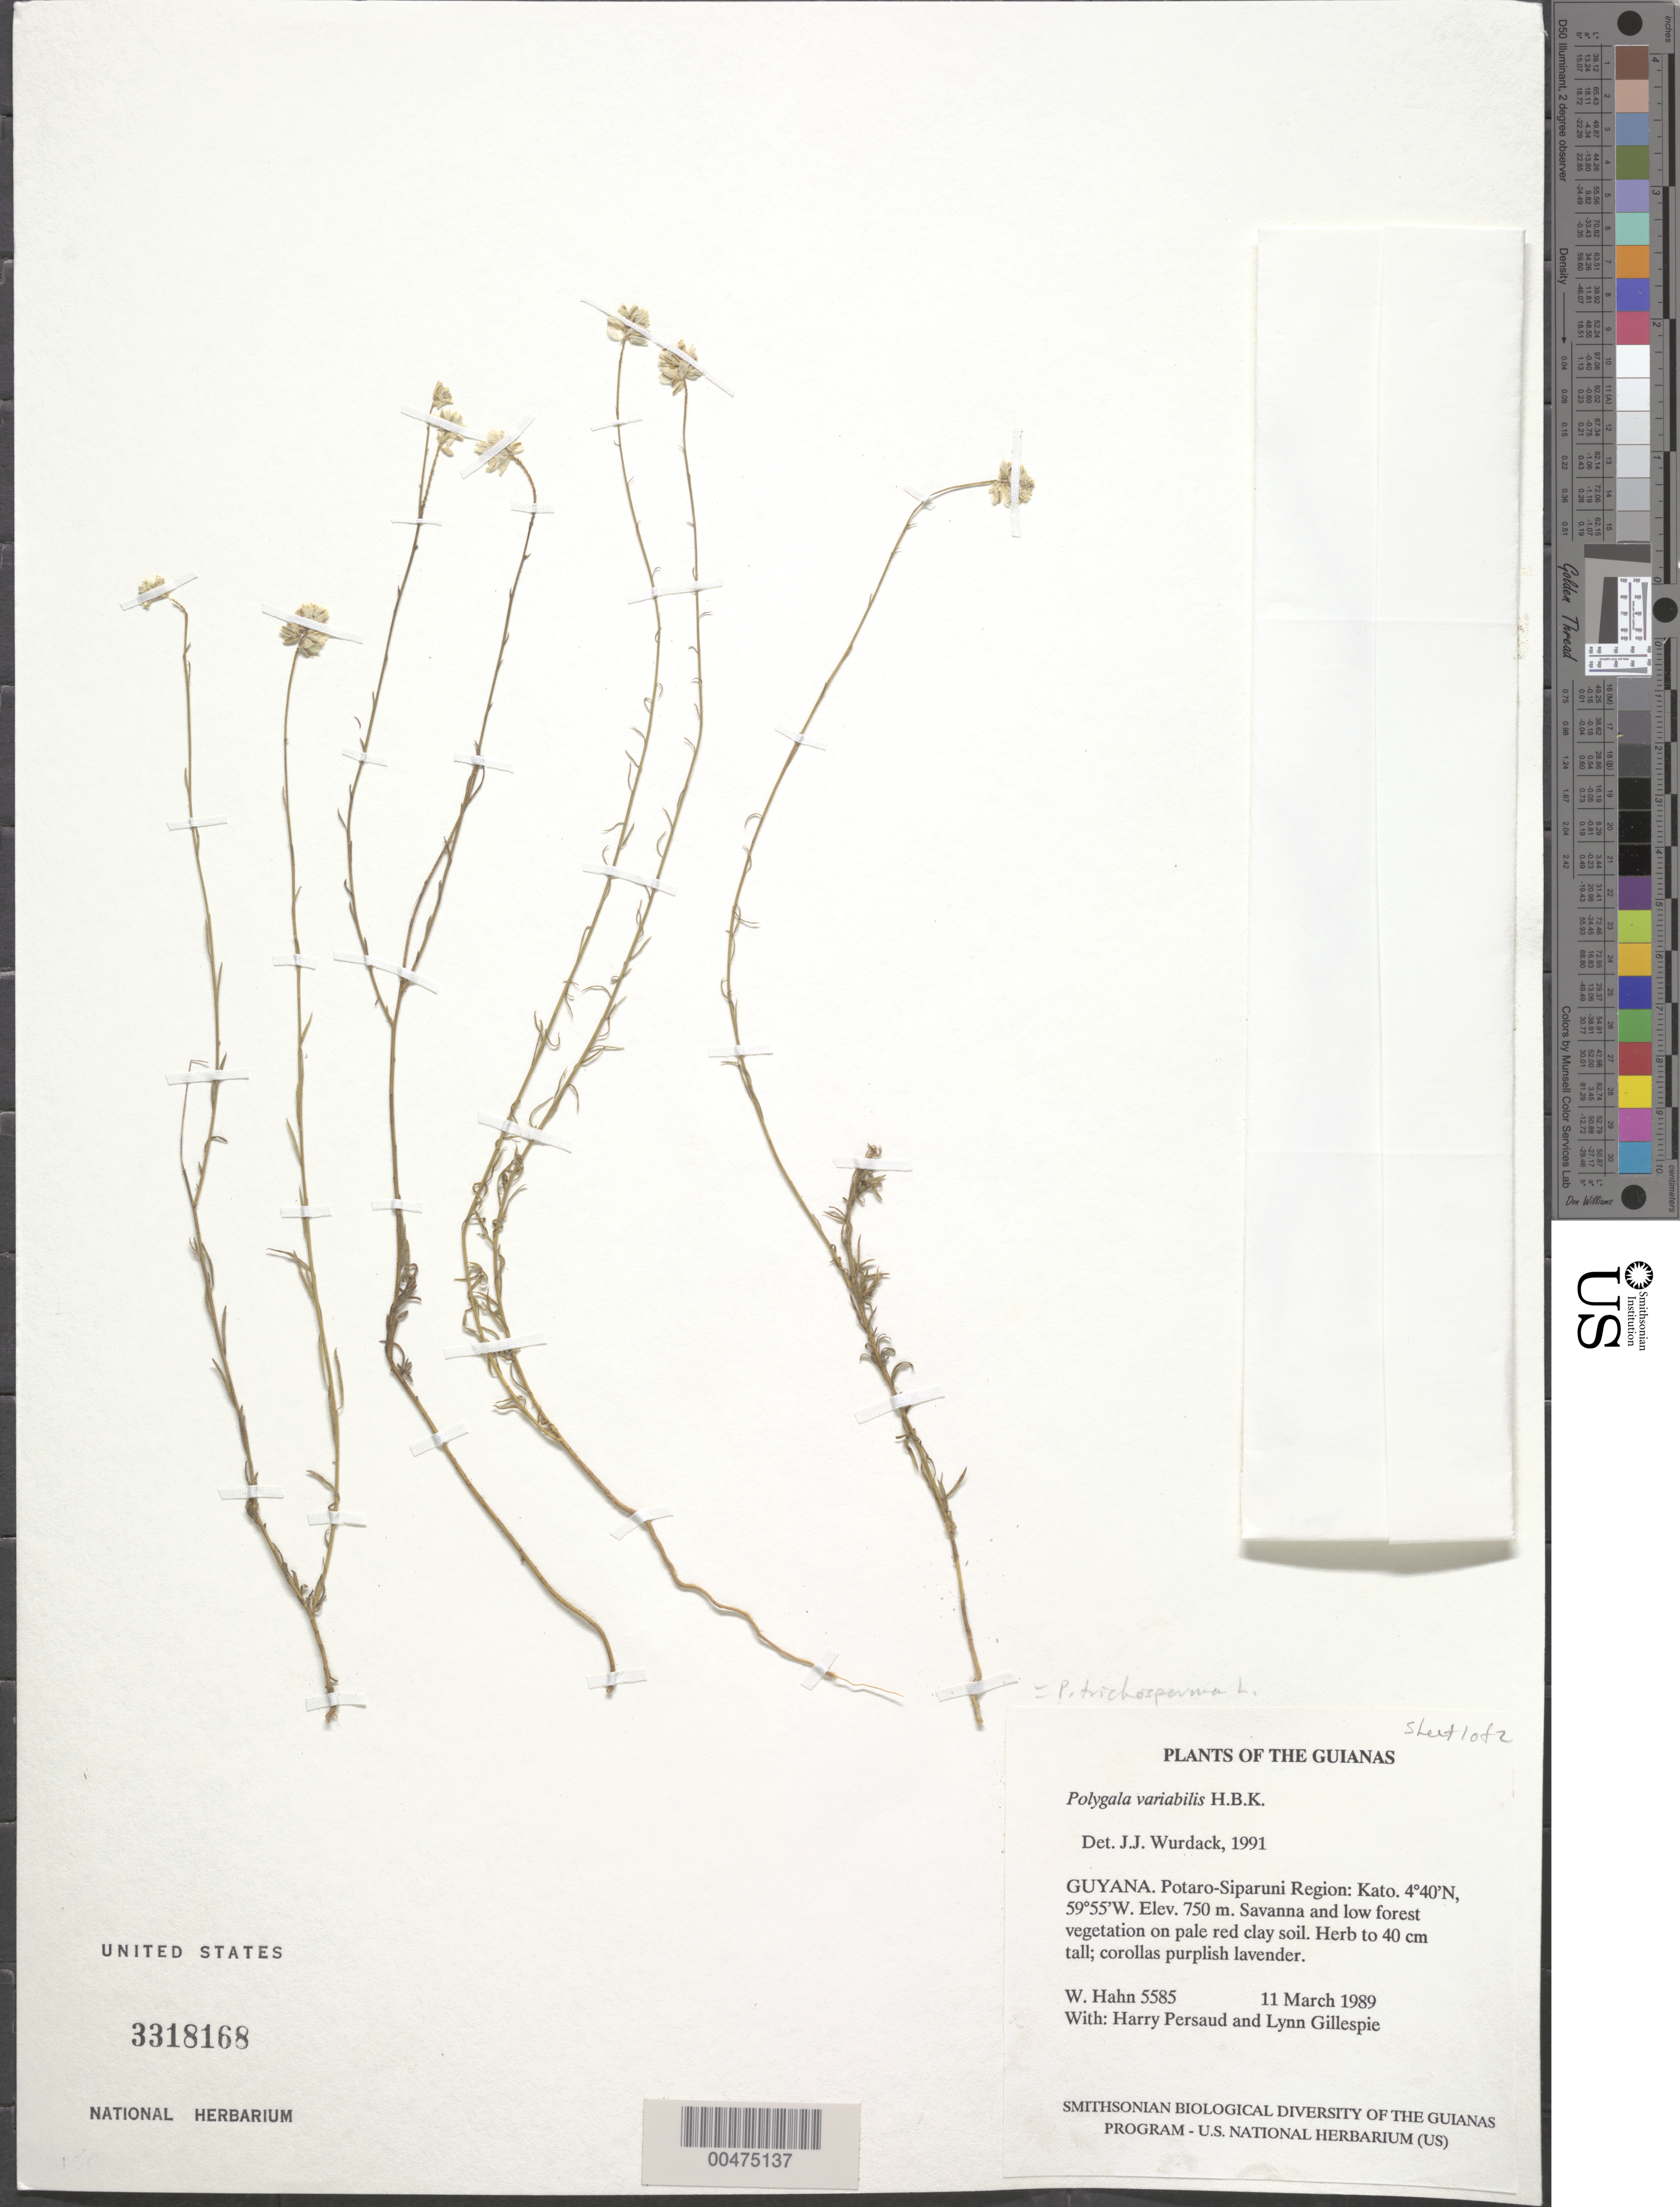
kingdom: Plantae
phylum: Tracheophyta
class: Magnoliopsida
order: Fabales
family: Polygalaceae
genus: Polygala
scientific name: Polygala variabilis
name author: Kunth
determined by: Wurdack, John J., (US), US (UNITED STATES)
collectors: W. Hahn, H. Persaud & L. J. Gillespie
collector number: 5585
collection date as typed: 11 March 1989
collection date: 1989-03-11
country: Guyana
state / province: Potaro-Siparuni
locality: Kato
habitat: Savanna and low forest vegetation on pale red clay soil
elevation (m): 750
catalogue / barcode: US 3318168